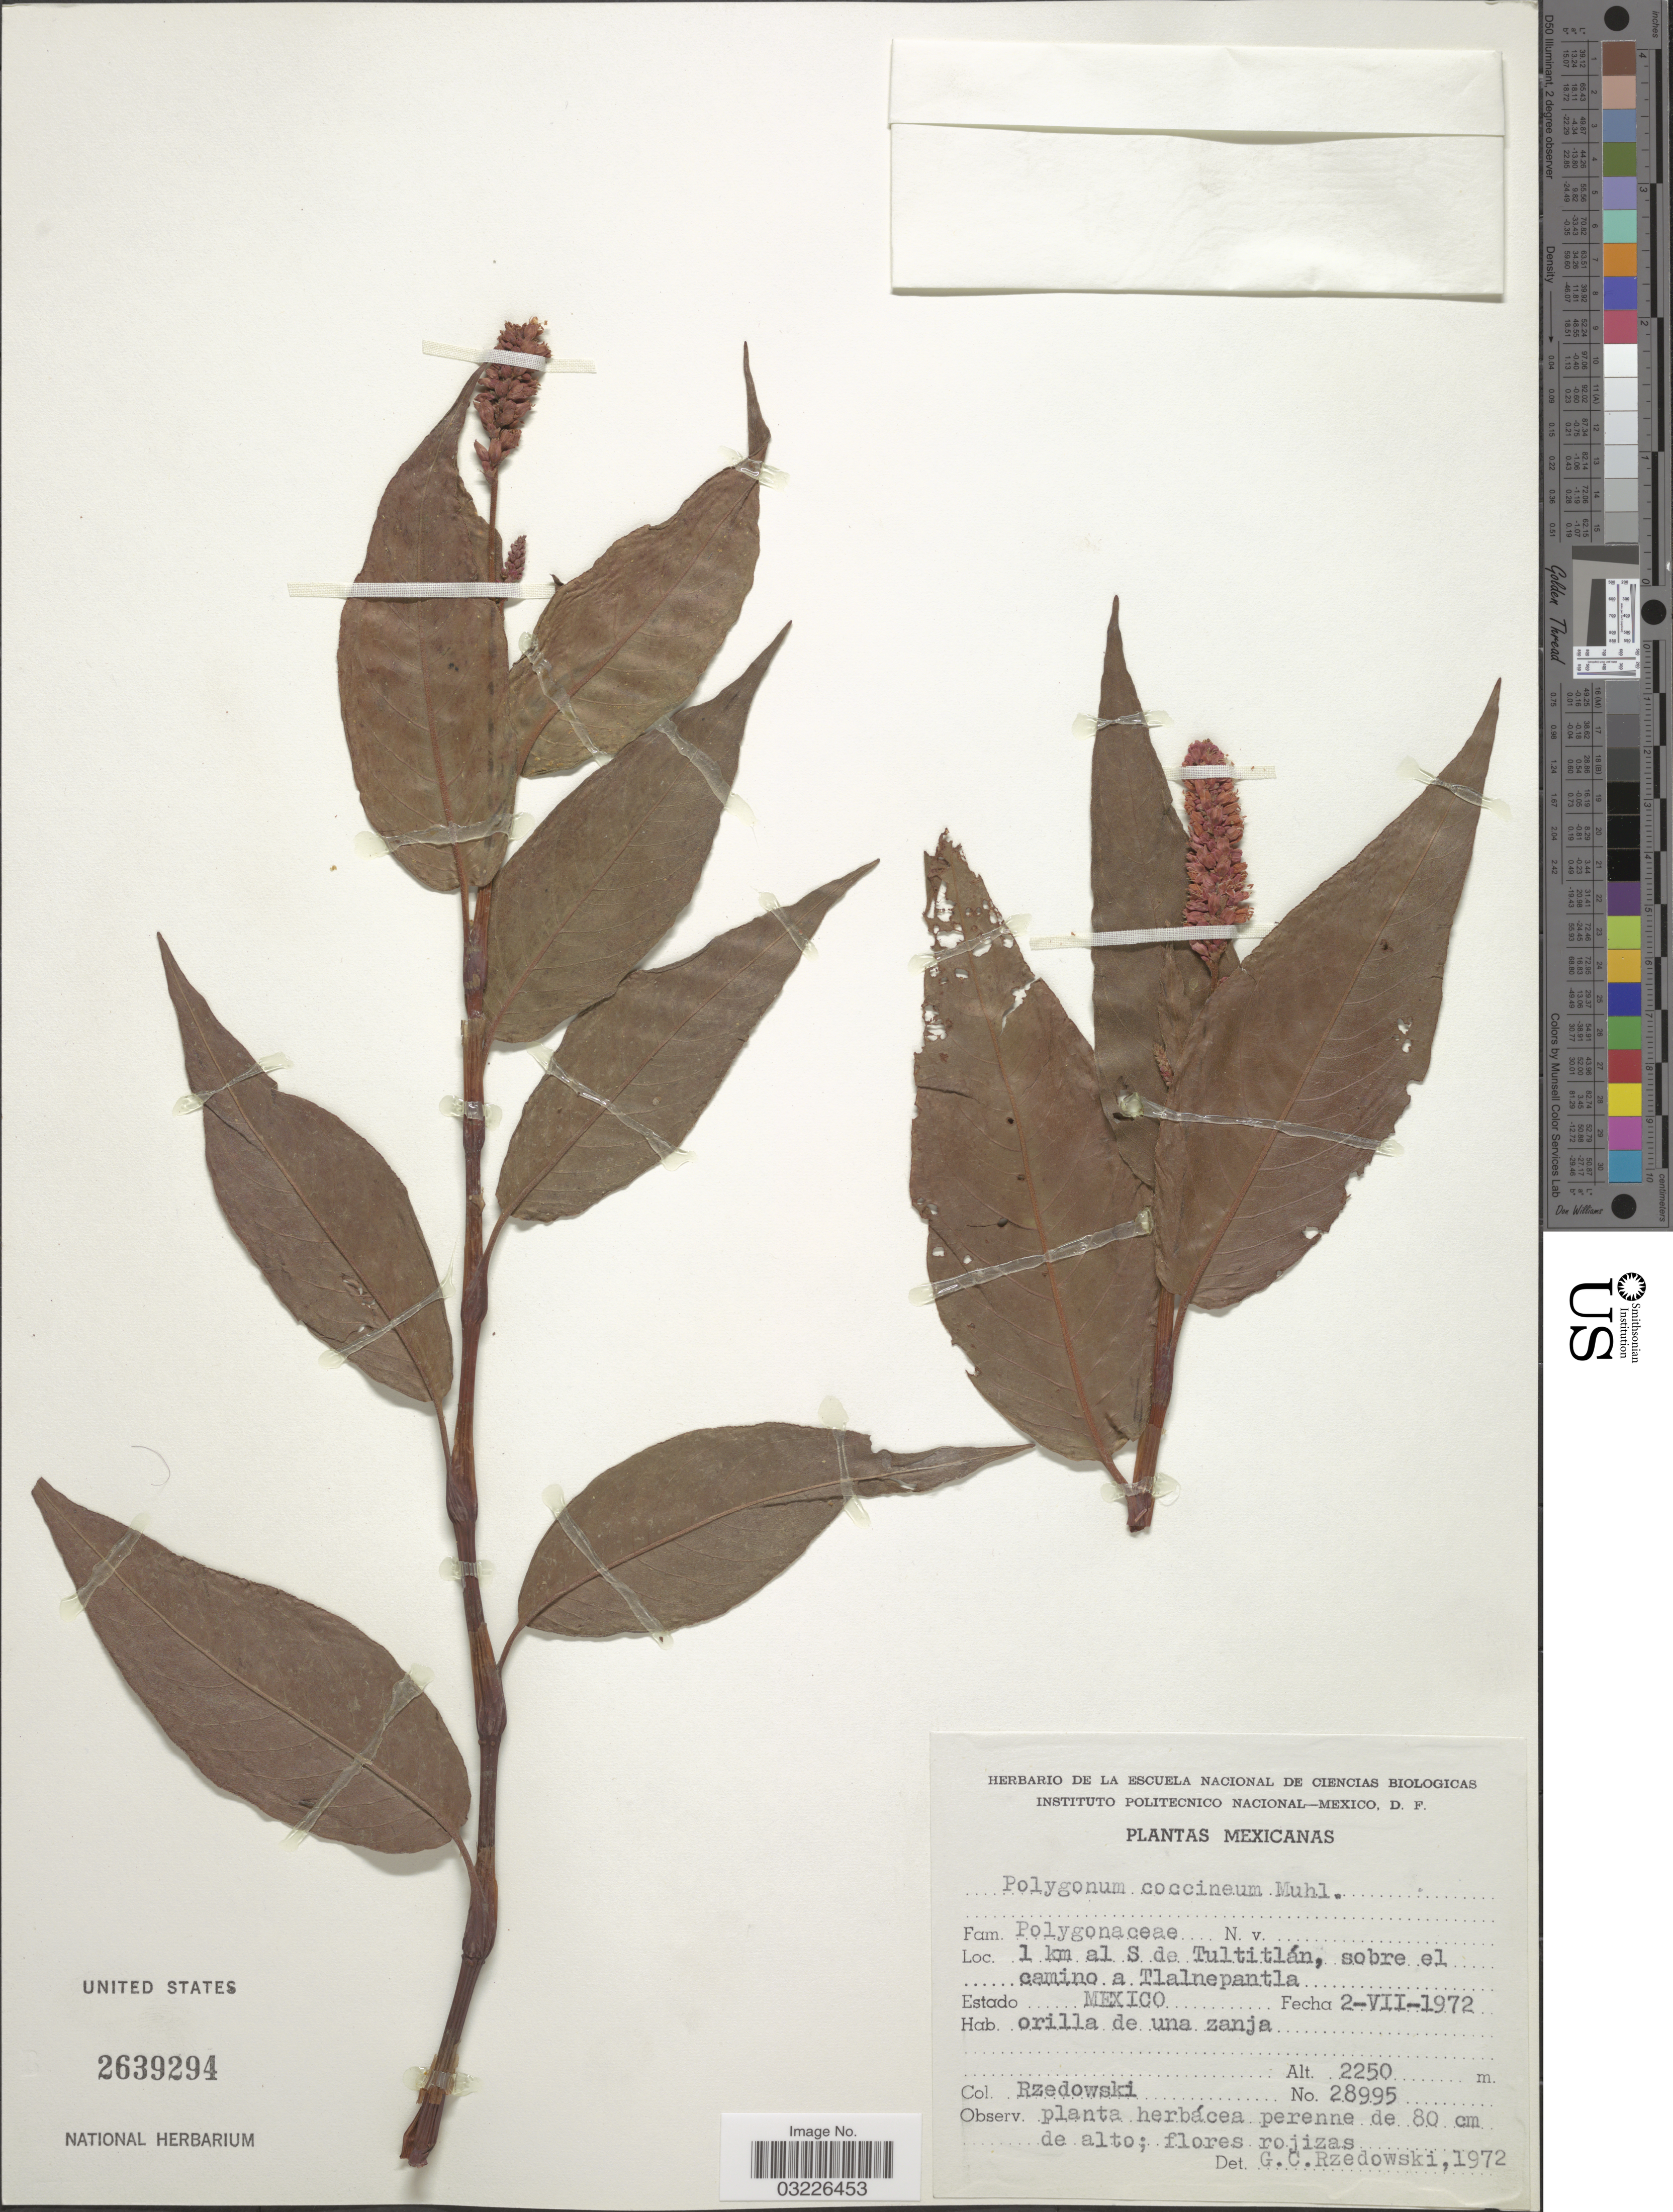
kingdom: Plantae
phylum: Tracheophyta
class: Magnoliopsida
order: Caryophyllales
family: Polygonaceae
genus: Persicaria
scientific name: Persicaria coccinea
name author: (Muhl. ex Willd.) Greene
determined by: Atha, D. E.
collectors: Rzedowski, --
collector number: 28995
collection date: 1972-07-02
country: Mexico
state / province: México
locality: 1 km al S de Tultitlán, sobre el camino a Tlalnepantla.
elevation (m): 2250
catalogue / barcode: US 2639294